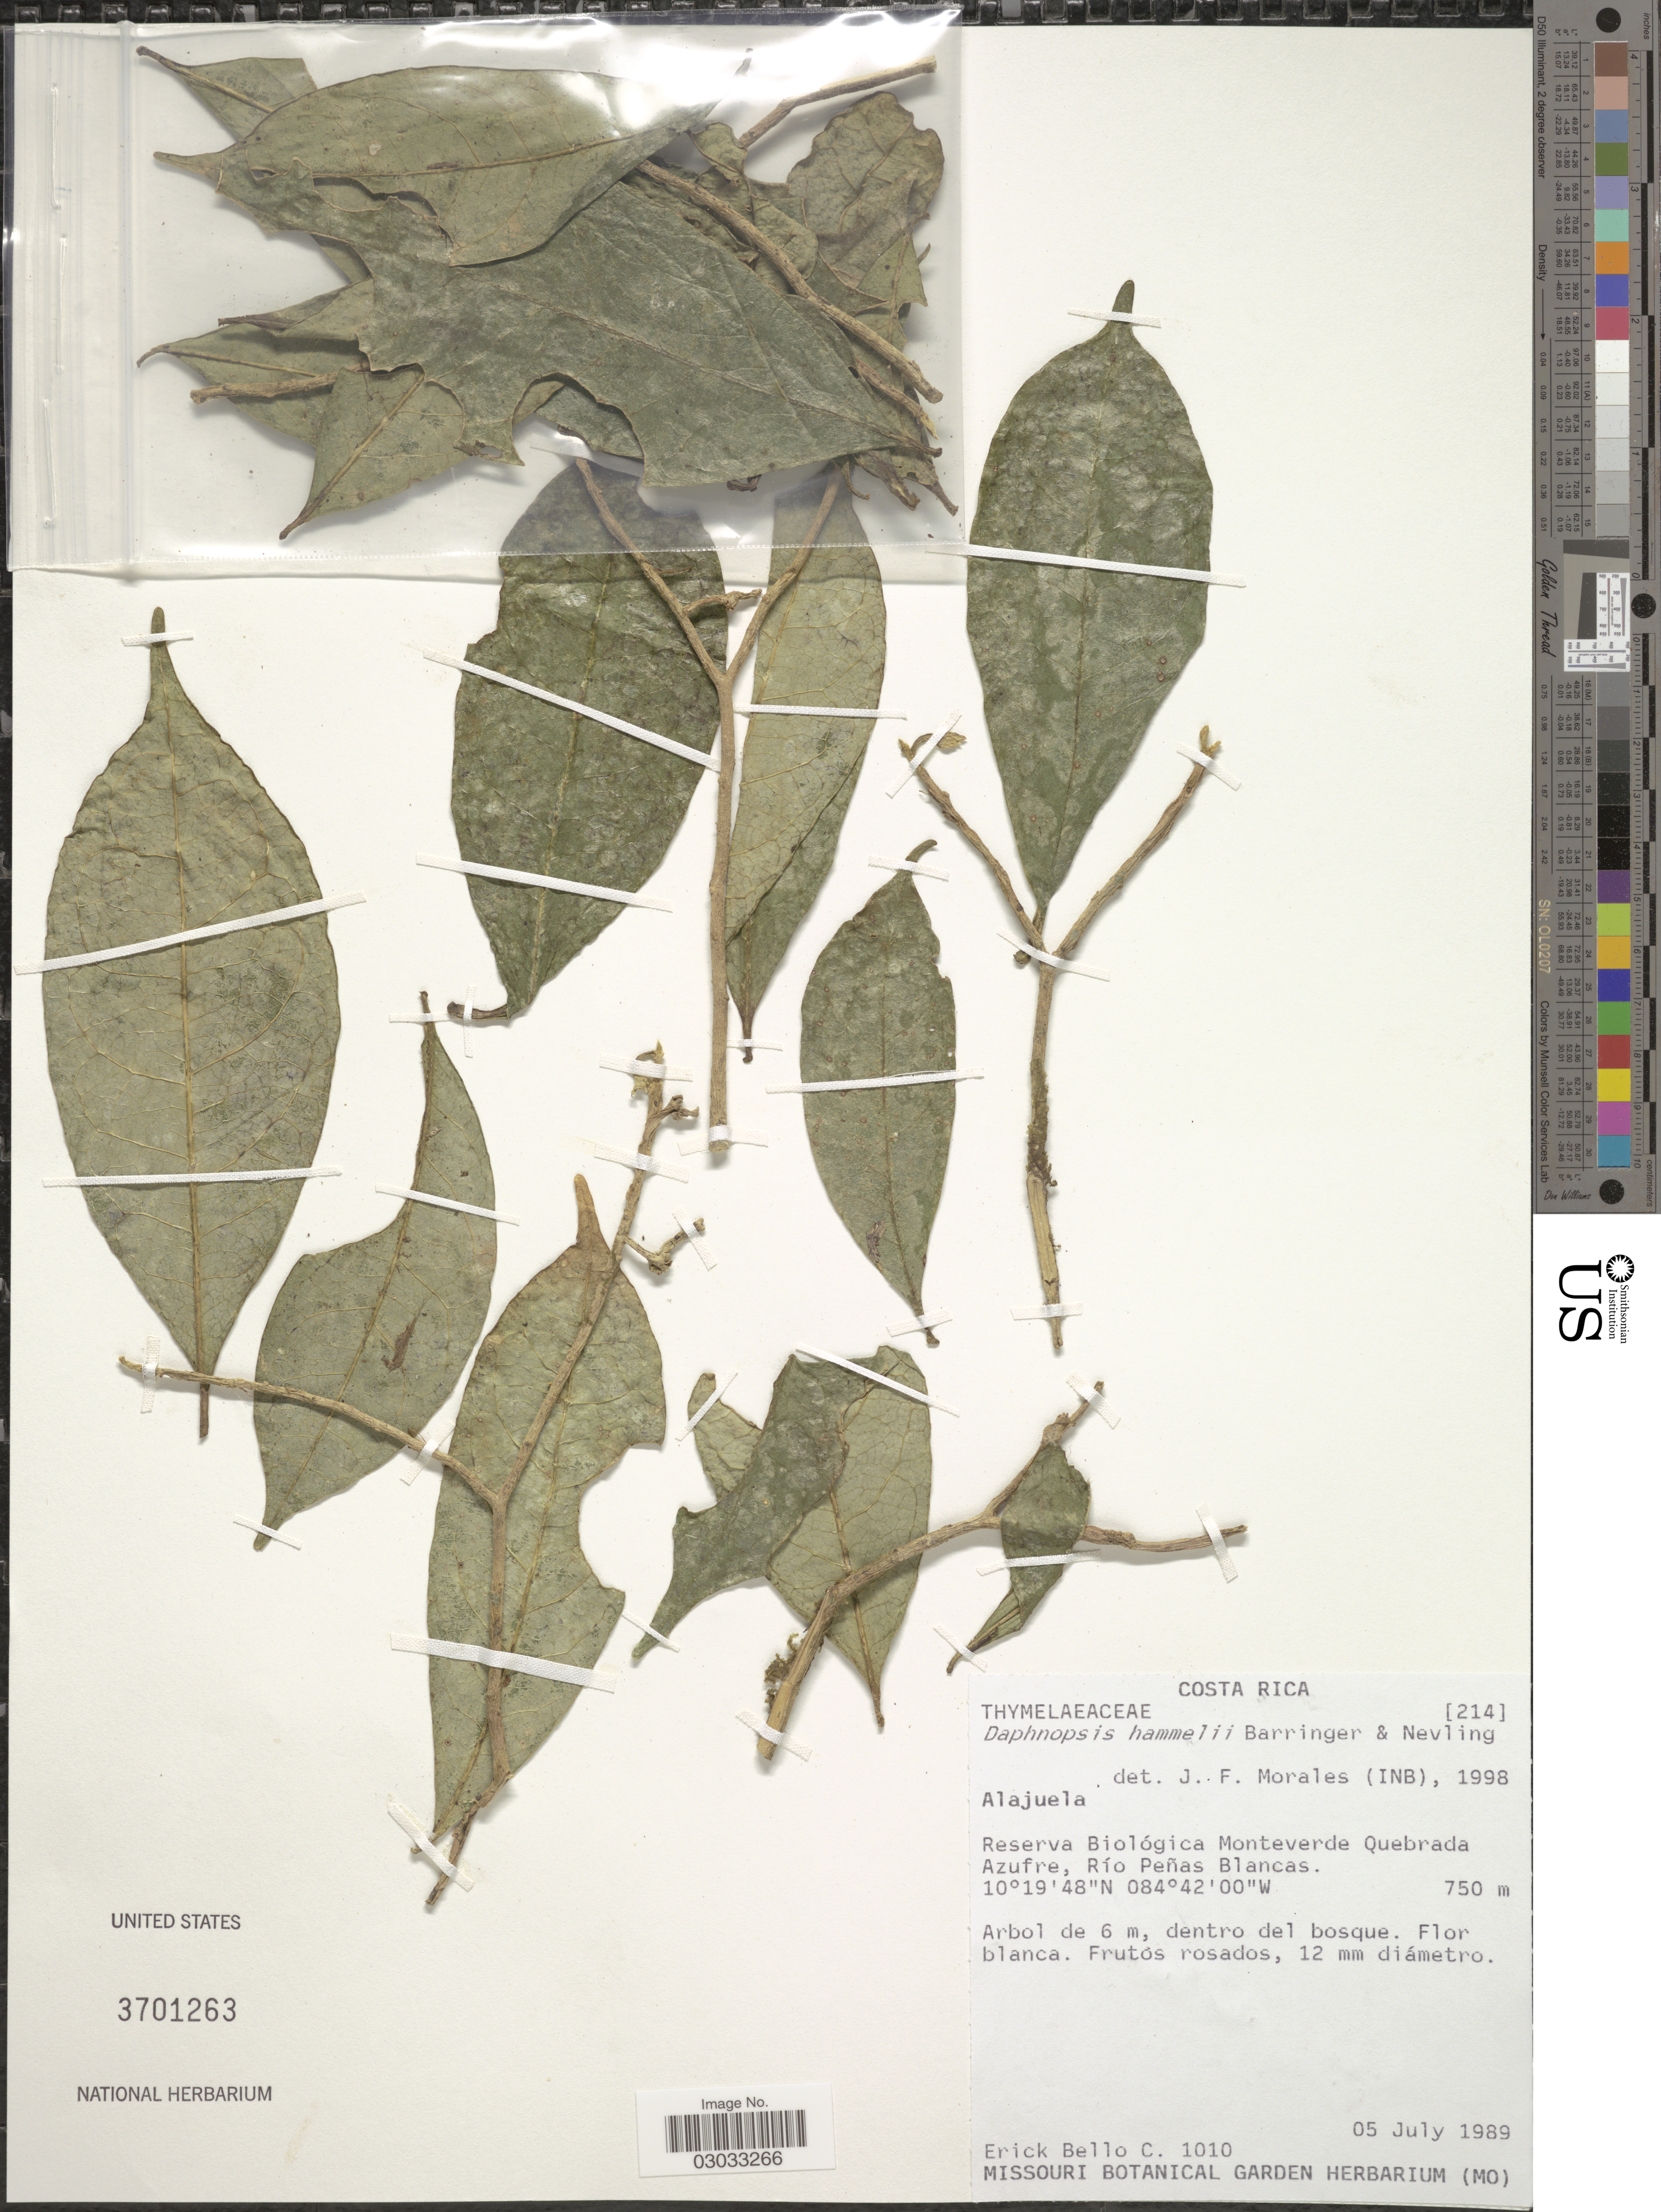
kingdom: Plantae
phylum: Tracheophyta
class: Magnoliopsida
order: Malvales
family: Thymelaeaceae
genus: Daphnopsis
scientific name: Daphnopsis hammelii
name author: Barringer & Nevling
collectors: E. Bello C.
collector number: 1010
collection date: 1989-07-05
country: Costa Rica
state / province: Alajuela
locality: Reserva Biológica Monteverde Quebrada Azufre, Río Peñas Blancas.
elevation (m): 750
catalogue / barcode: US 3701263